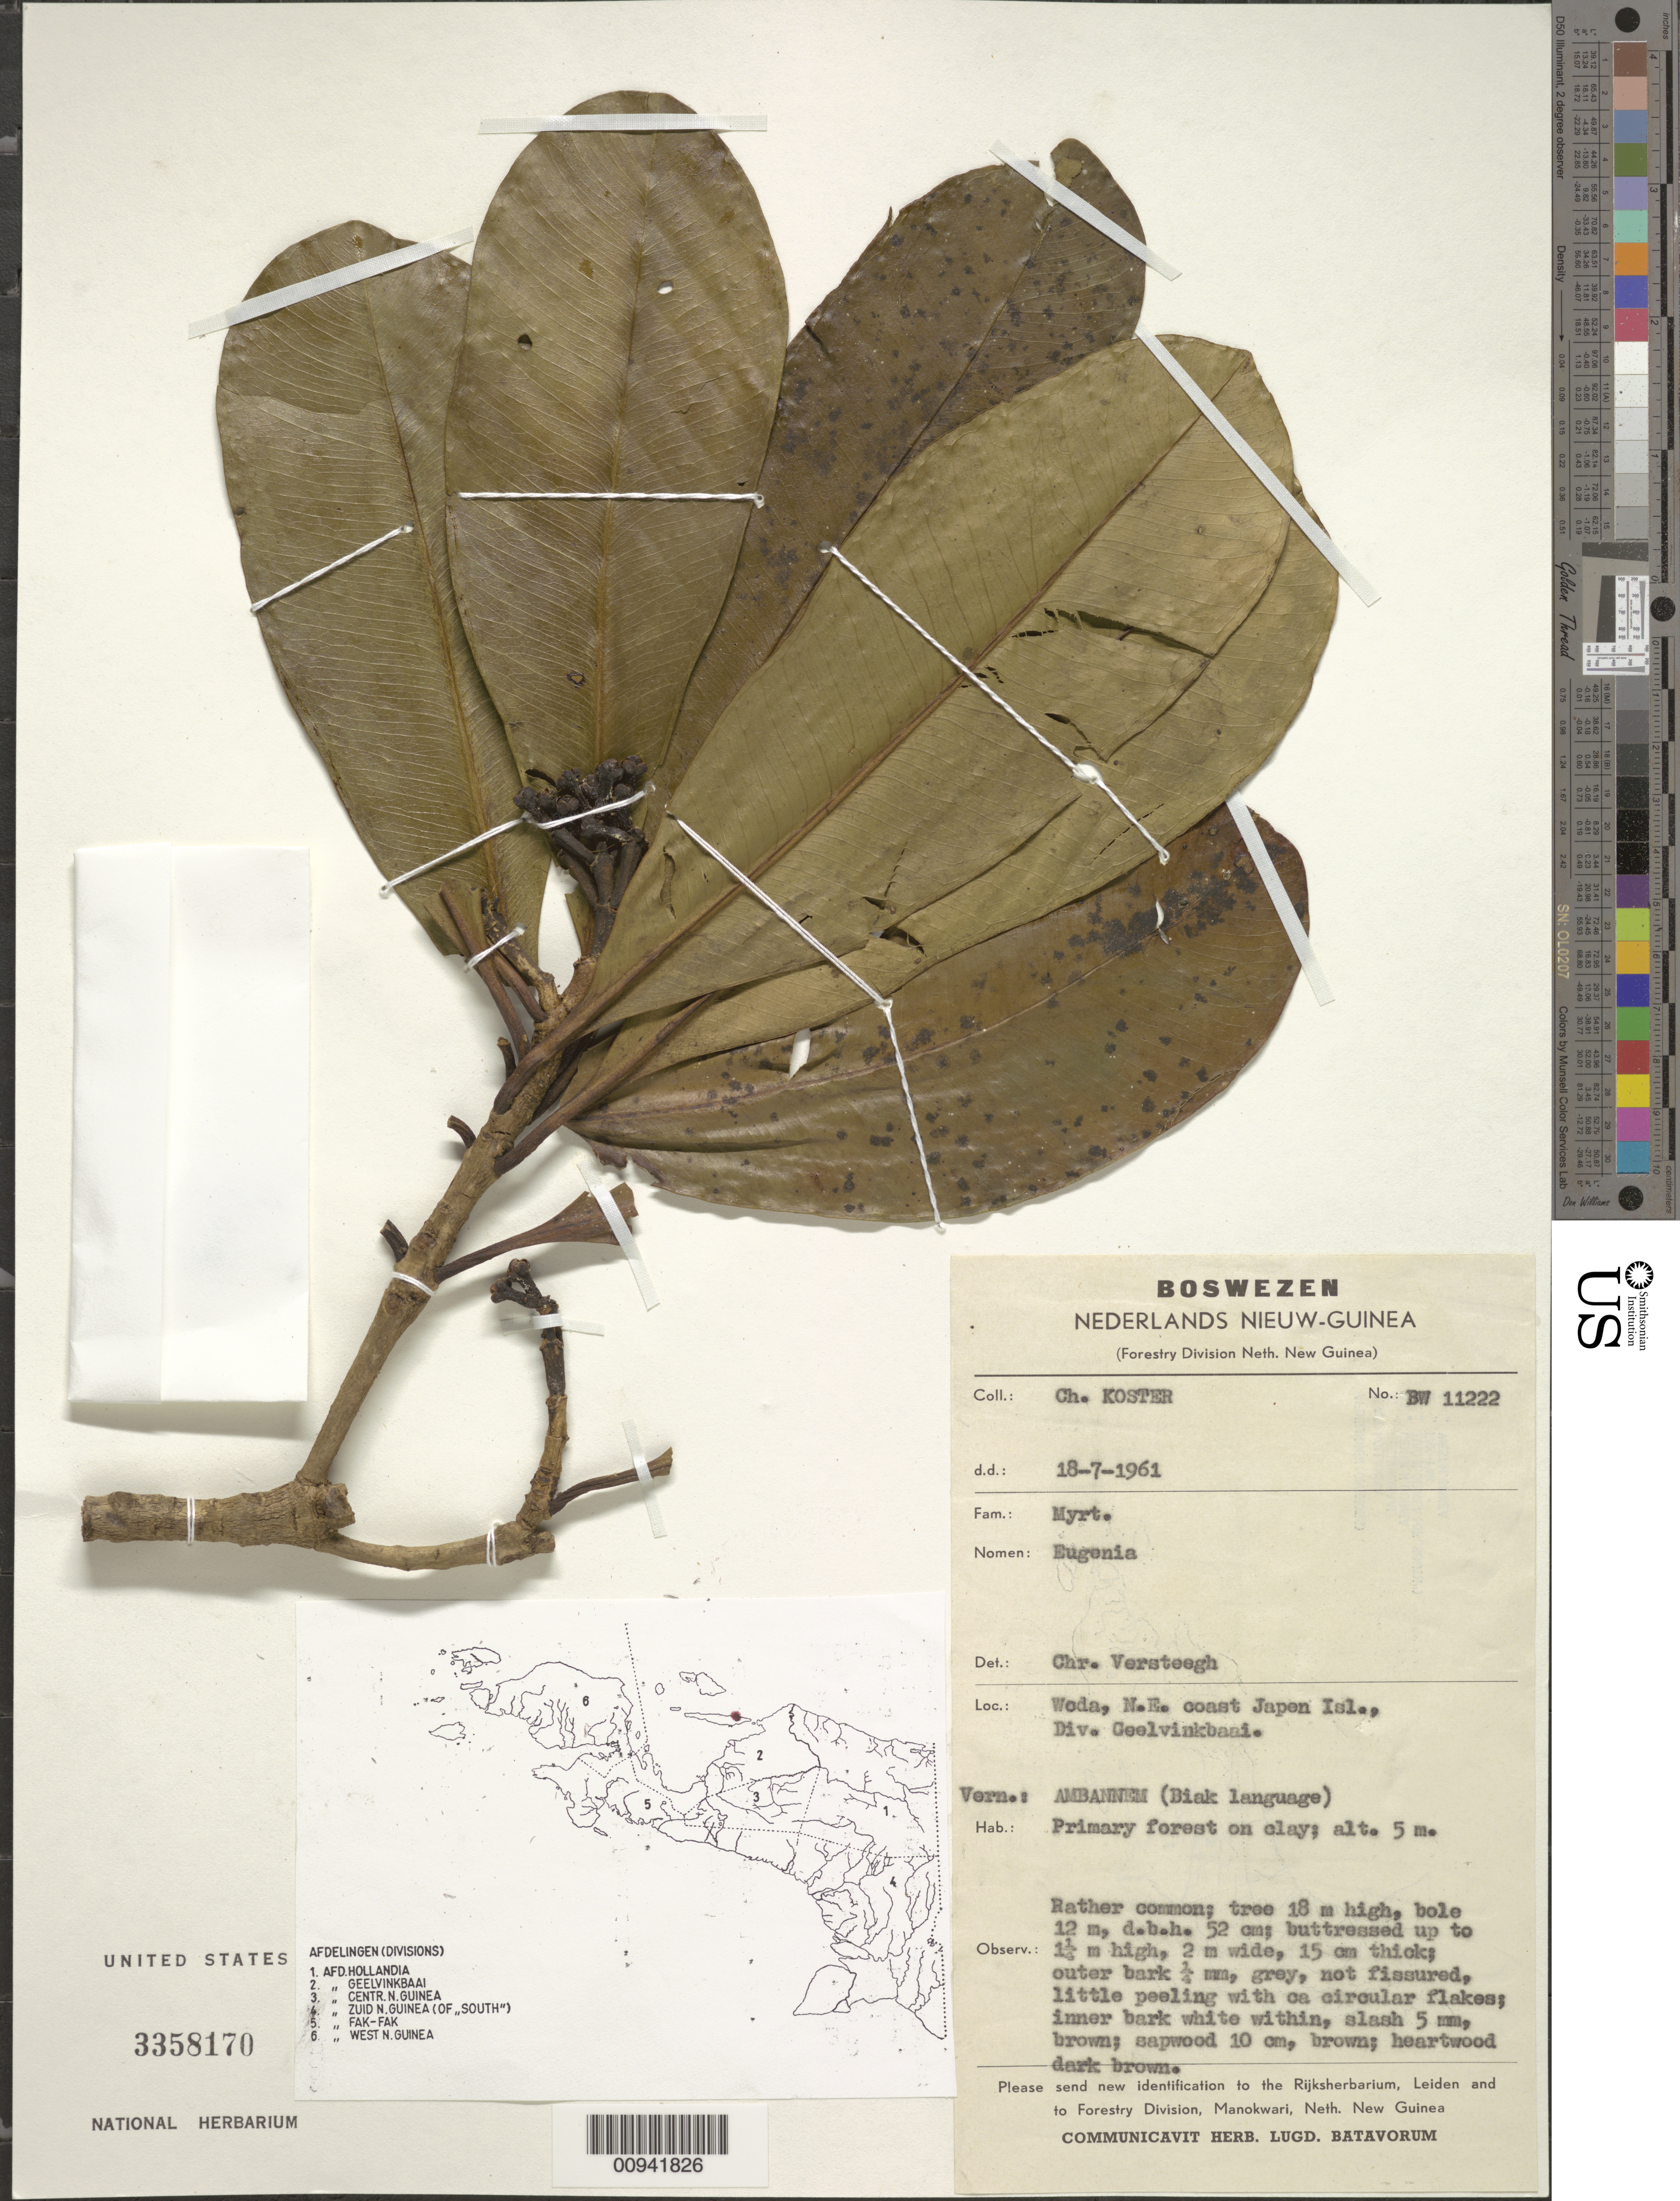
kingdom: Plantae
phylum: Tracheophyta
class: Magnoliopsida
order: Myrtales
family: Myrtaceae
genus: Syzygium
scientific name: Syzygium sp.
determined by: Strong, M. T., (US), Smithsonian Institution - National Museum of Natural History (UNITED STATES)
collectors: C. Koster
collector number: BW 11222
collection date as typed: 18 Jul 1961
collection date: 1961-07-18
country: Indonesia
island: Japen I.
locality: Woda, NE coast of Japen Island, Geelvinkbaai Division.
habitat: Primary forest on clay.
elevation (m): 5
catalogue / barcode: US 3358170